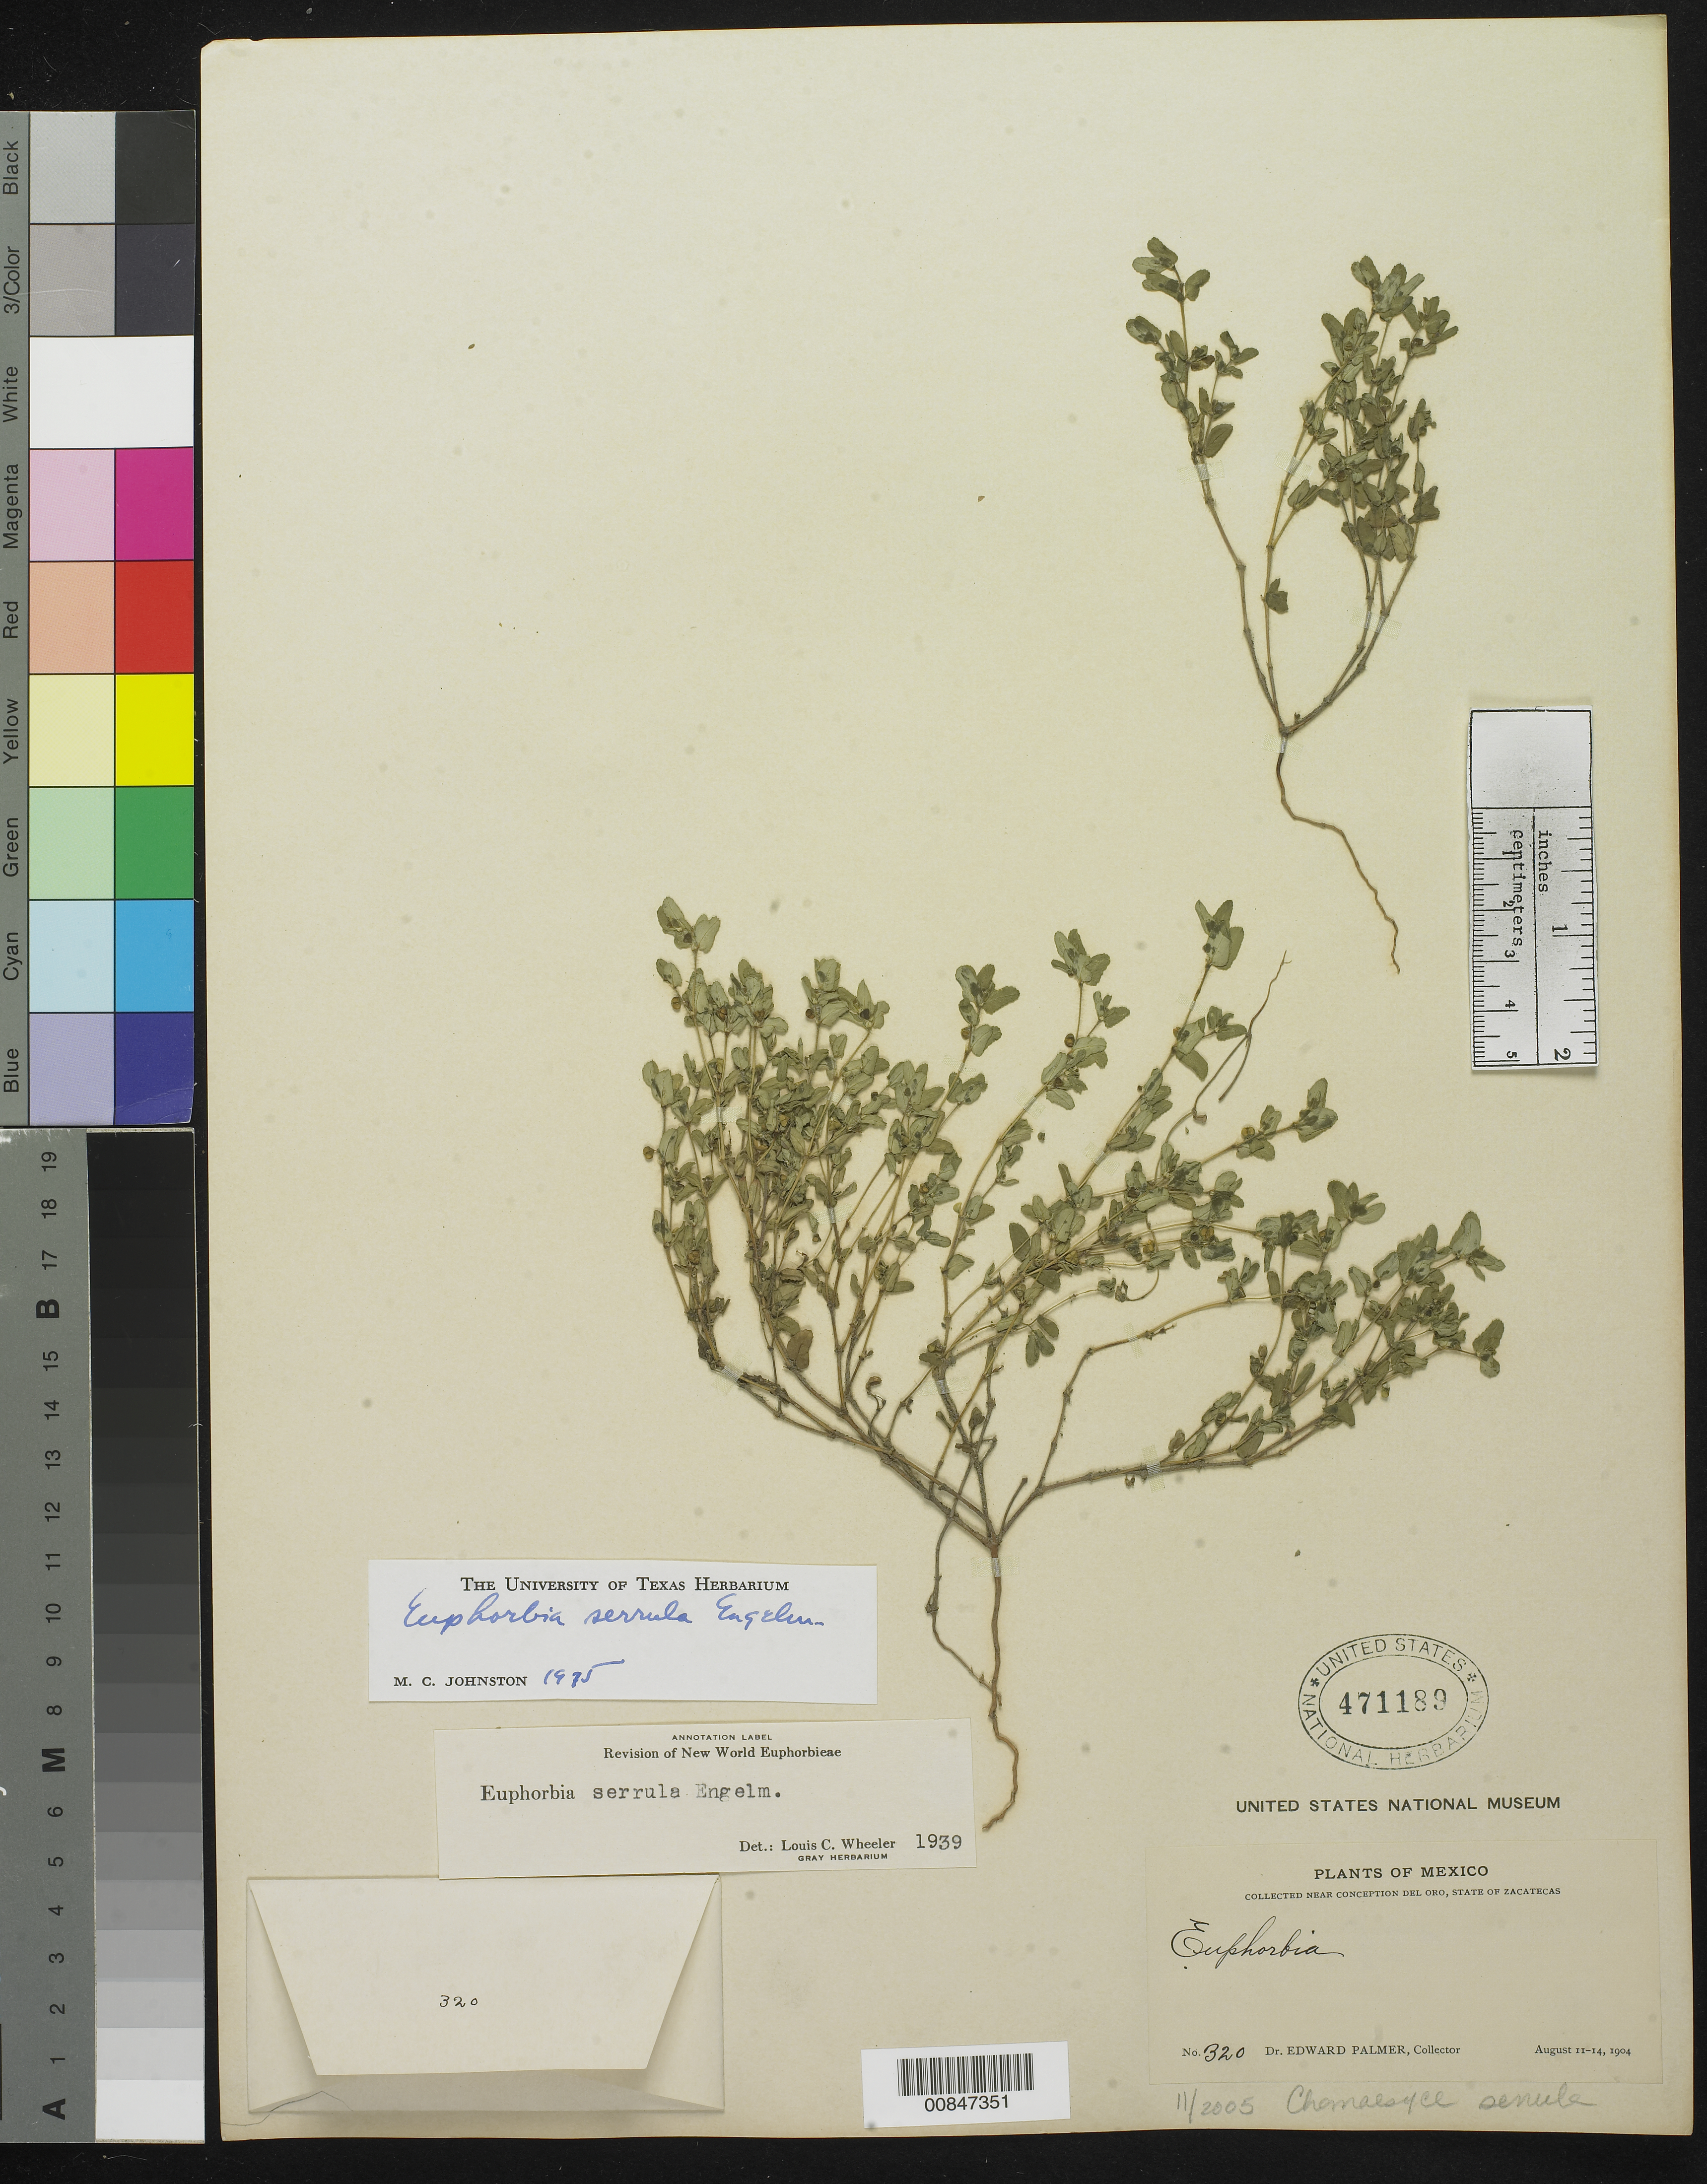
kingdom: Plantae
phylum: Tracheophyta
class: Magnoliopsida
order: Malpighiales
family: Euphorbiaceae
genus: Euphorbia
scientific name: Euphorbia serrula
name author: Engelm. in Emory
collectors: E. Palmer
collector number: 320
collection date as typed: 11 Aug 1904 to 14 Aug 1904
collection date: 1904-08-11/1904-08-14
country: Mexico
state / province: Zacatecas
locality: Near Concepción del Oro, Zacatecas.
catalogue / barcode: US 471189